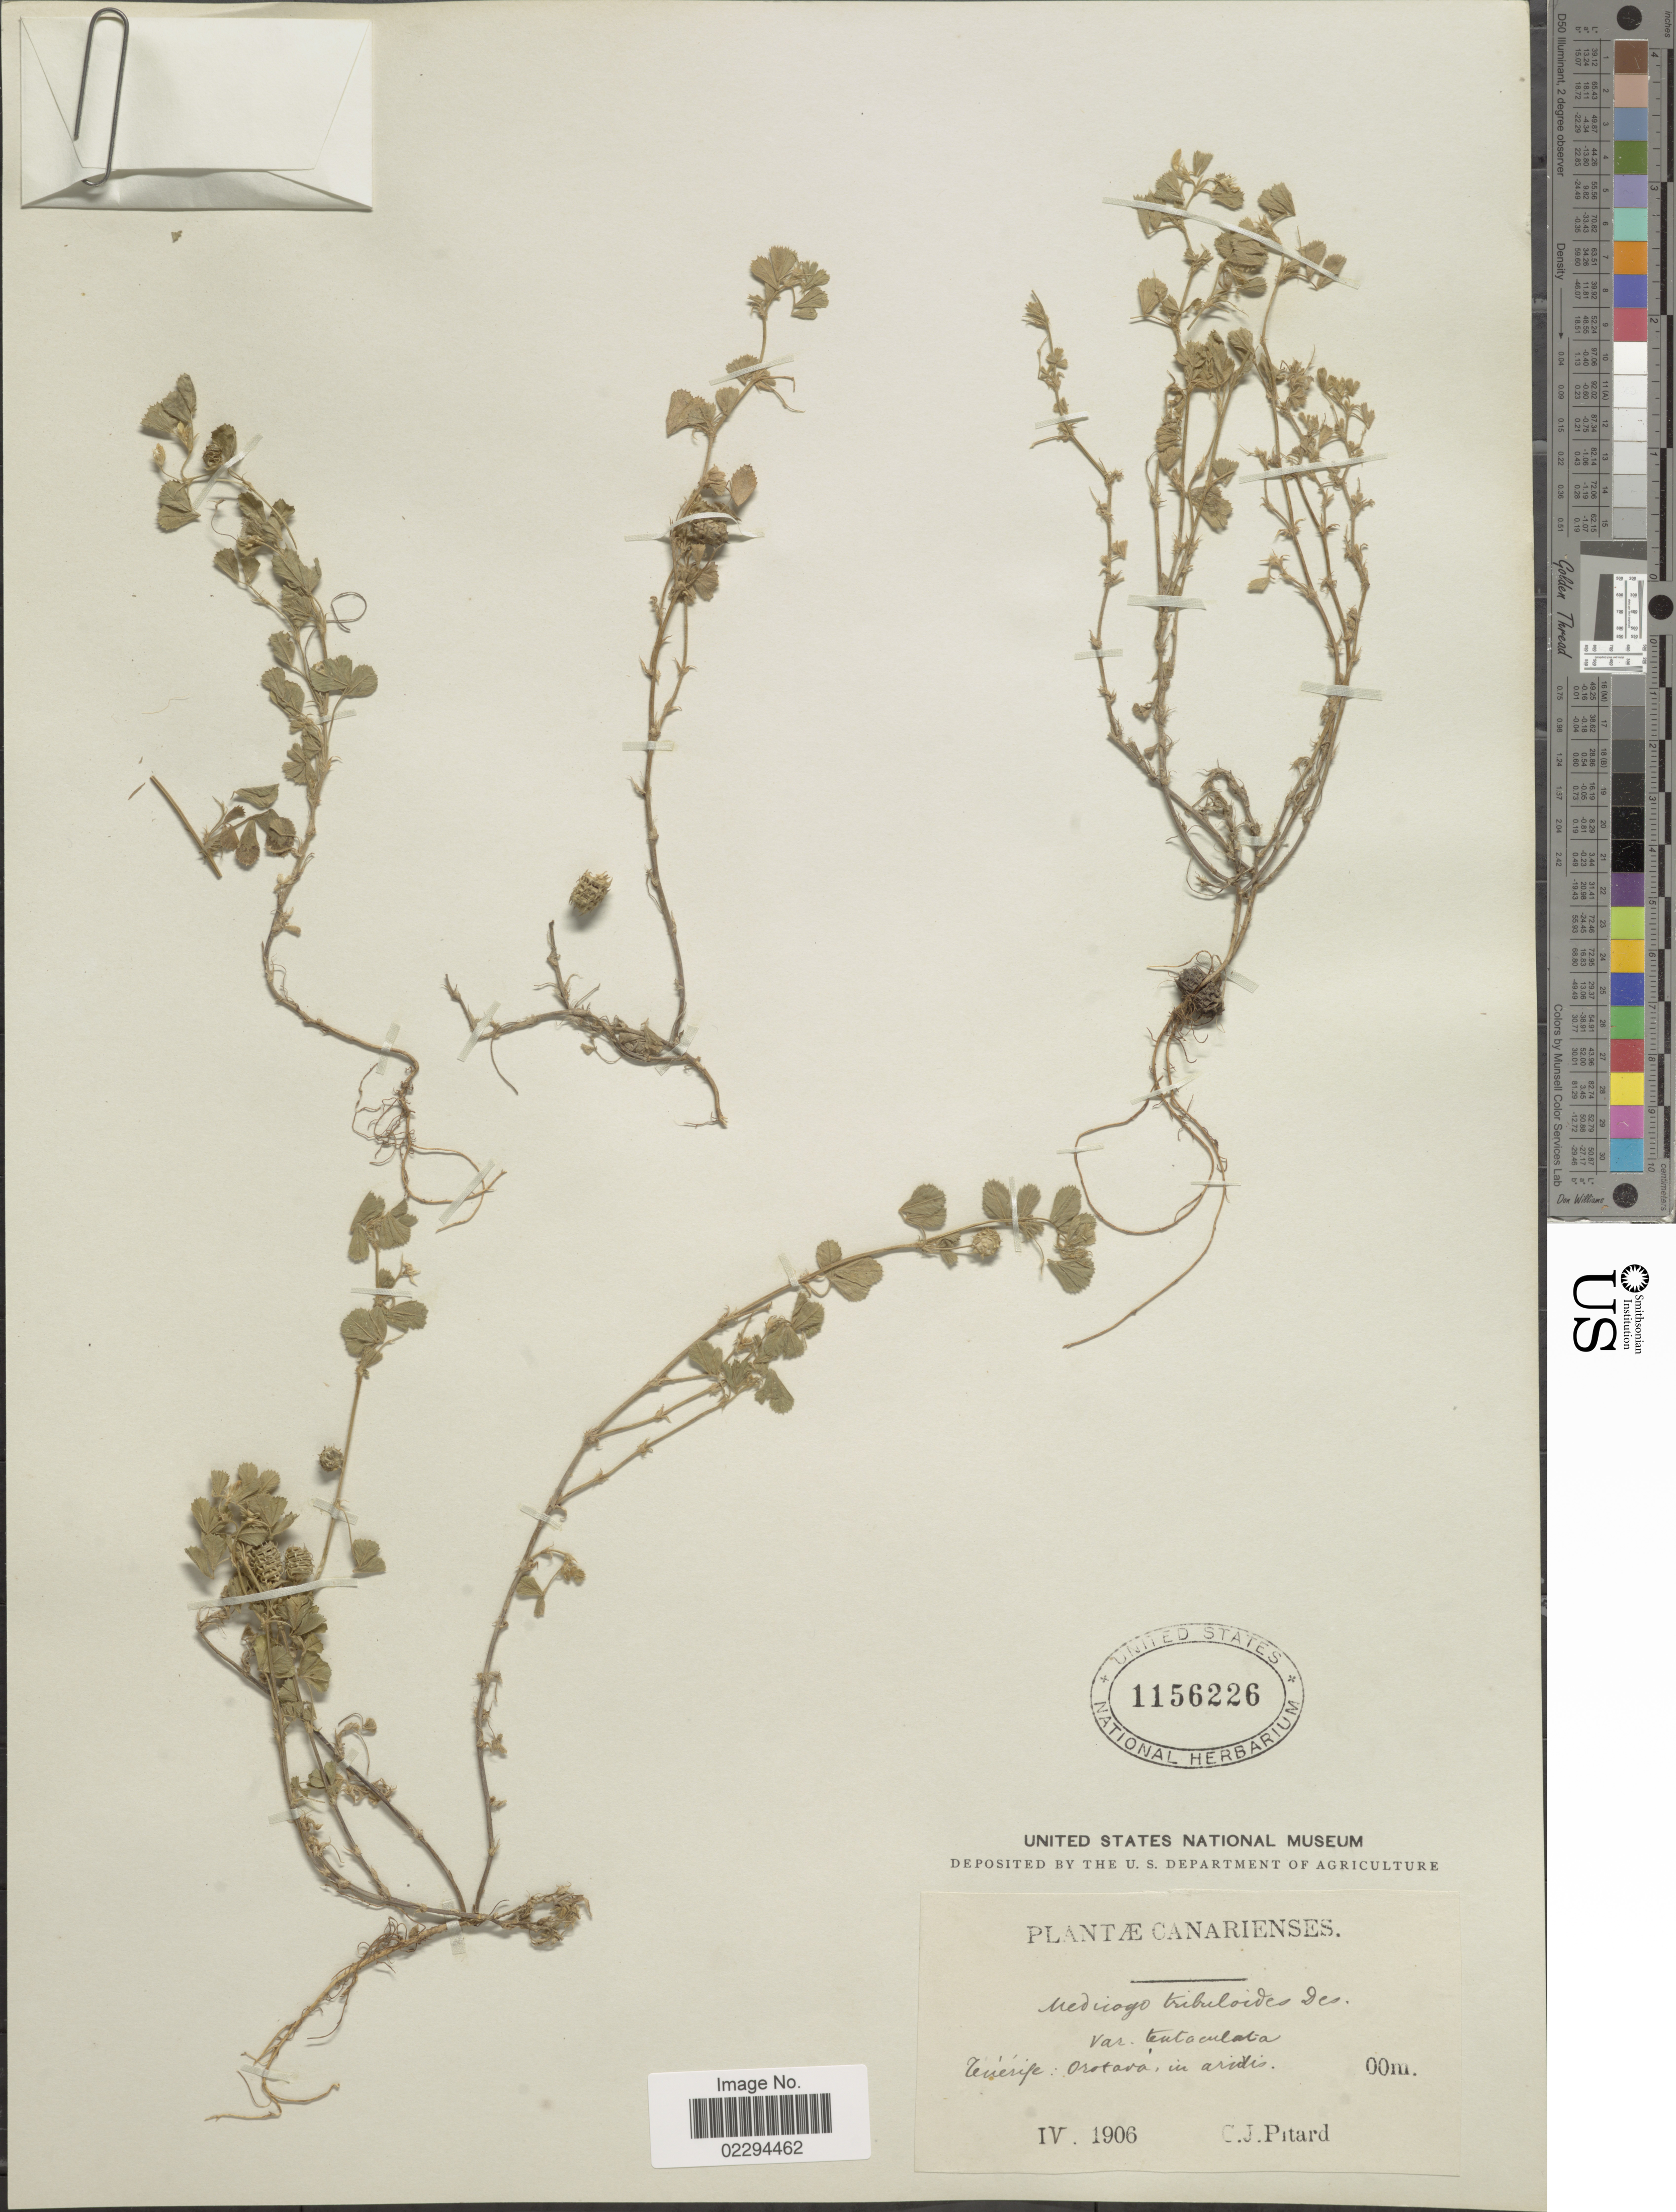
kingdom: Plantae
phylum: Tracheophyta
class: Magnoliopsida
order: Fabales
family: Fabaceae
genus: Medicago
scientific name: Medicago tribuloides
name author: Desr.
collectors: C. Pitard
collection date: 1906-04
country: Spain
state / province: Canarias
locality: Tenerife: Orotava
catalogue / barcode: US 1156226